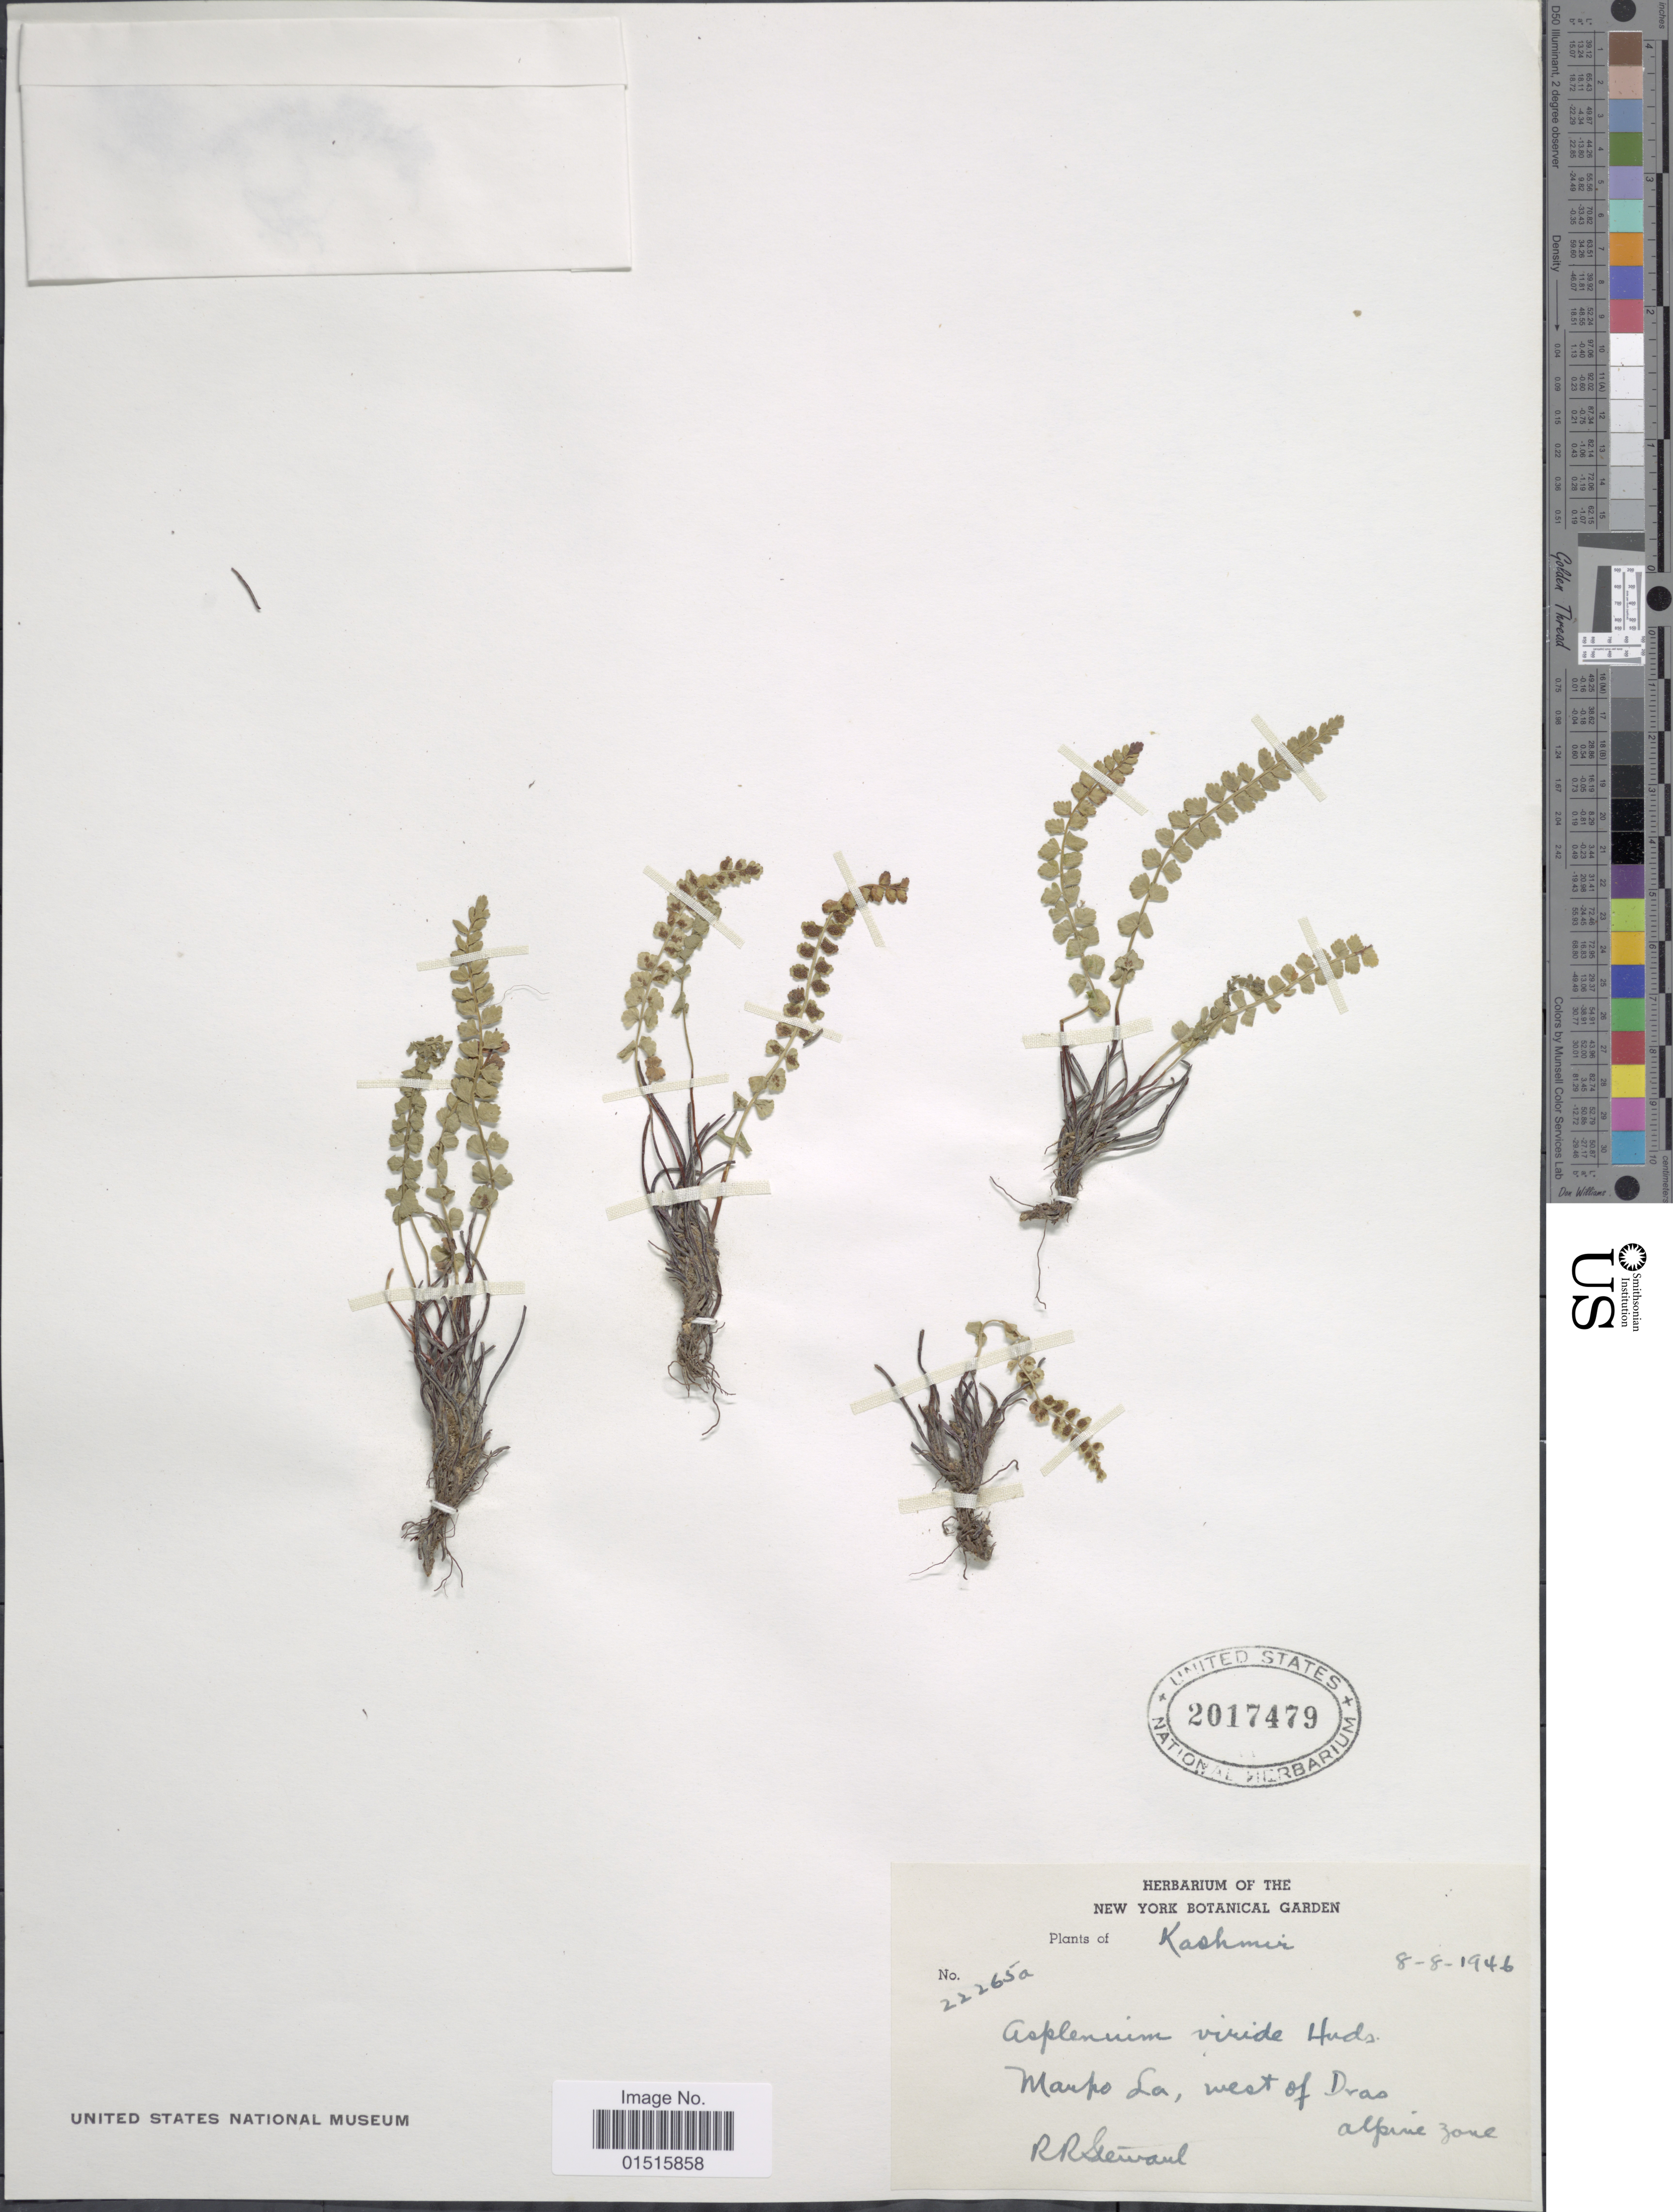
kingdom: Plantae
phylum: Tracheophyta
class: Polypodiopsida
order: Polypodiales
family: Aspleniaceae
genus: Asplenium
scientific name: Asplenium viride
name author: Huds.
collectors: R. R. Stewart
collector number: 22265a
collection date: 1946-08-08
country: India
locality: Kashmir, Marpo La, west of Dras, alpine zone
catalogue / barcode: US 2017479